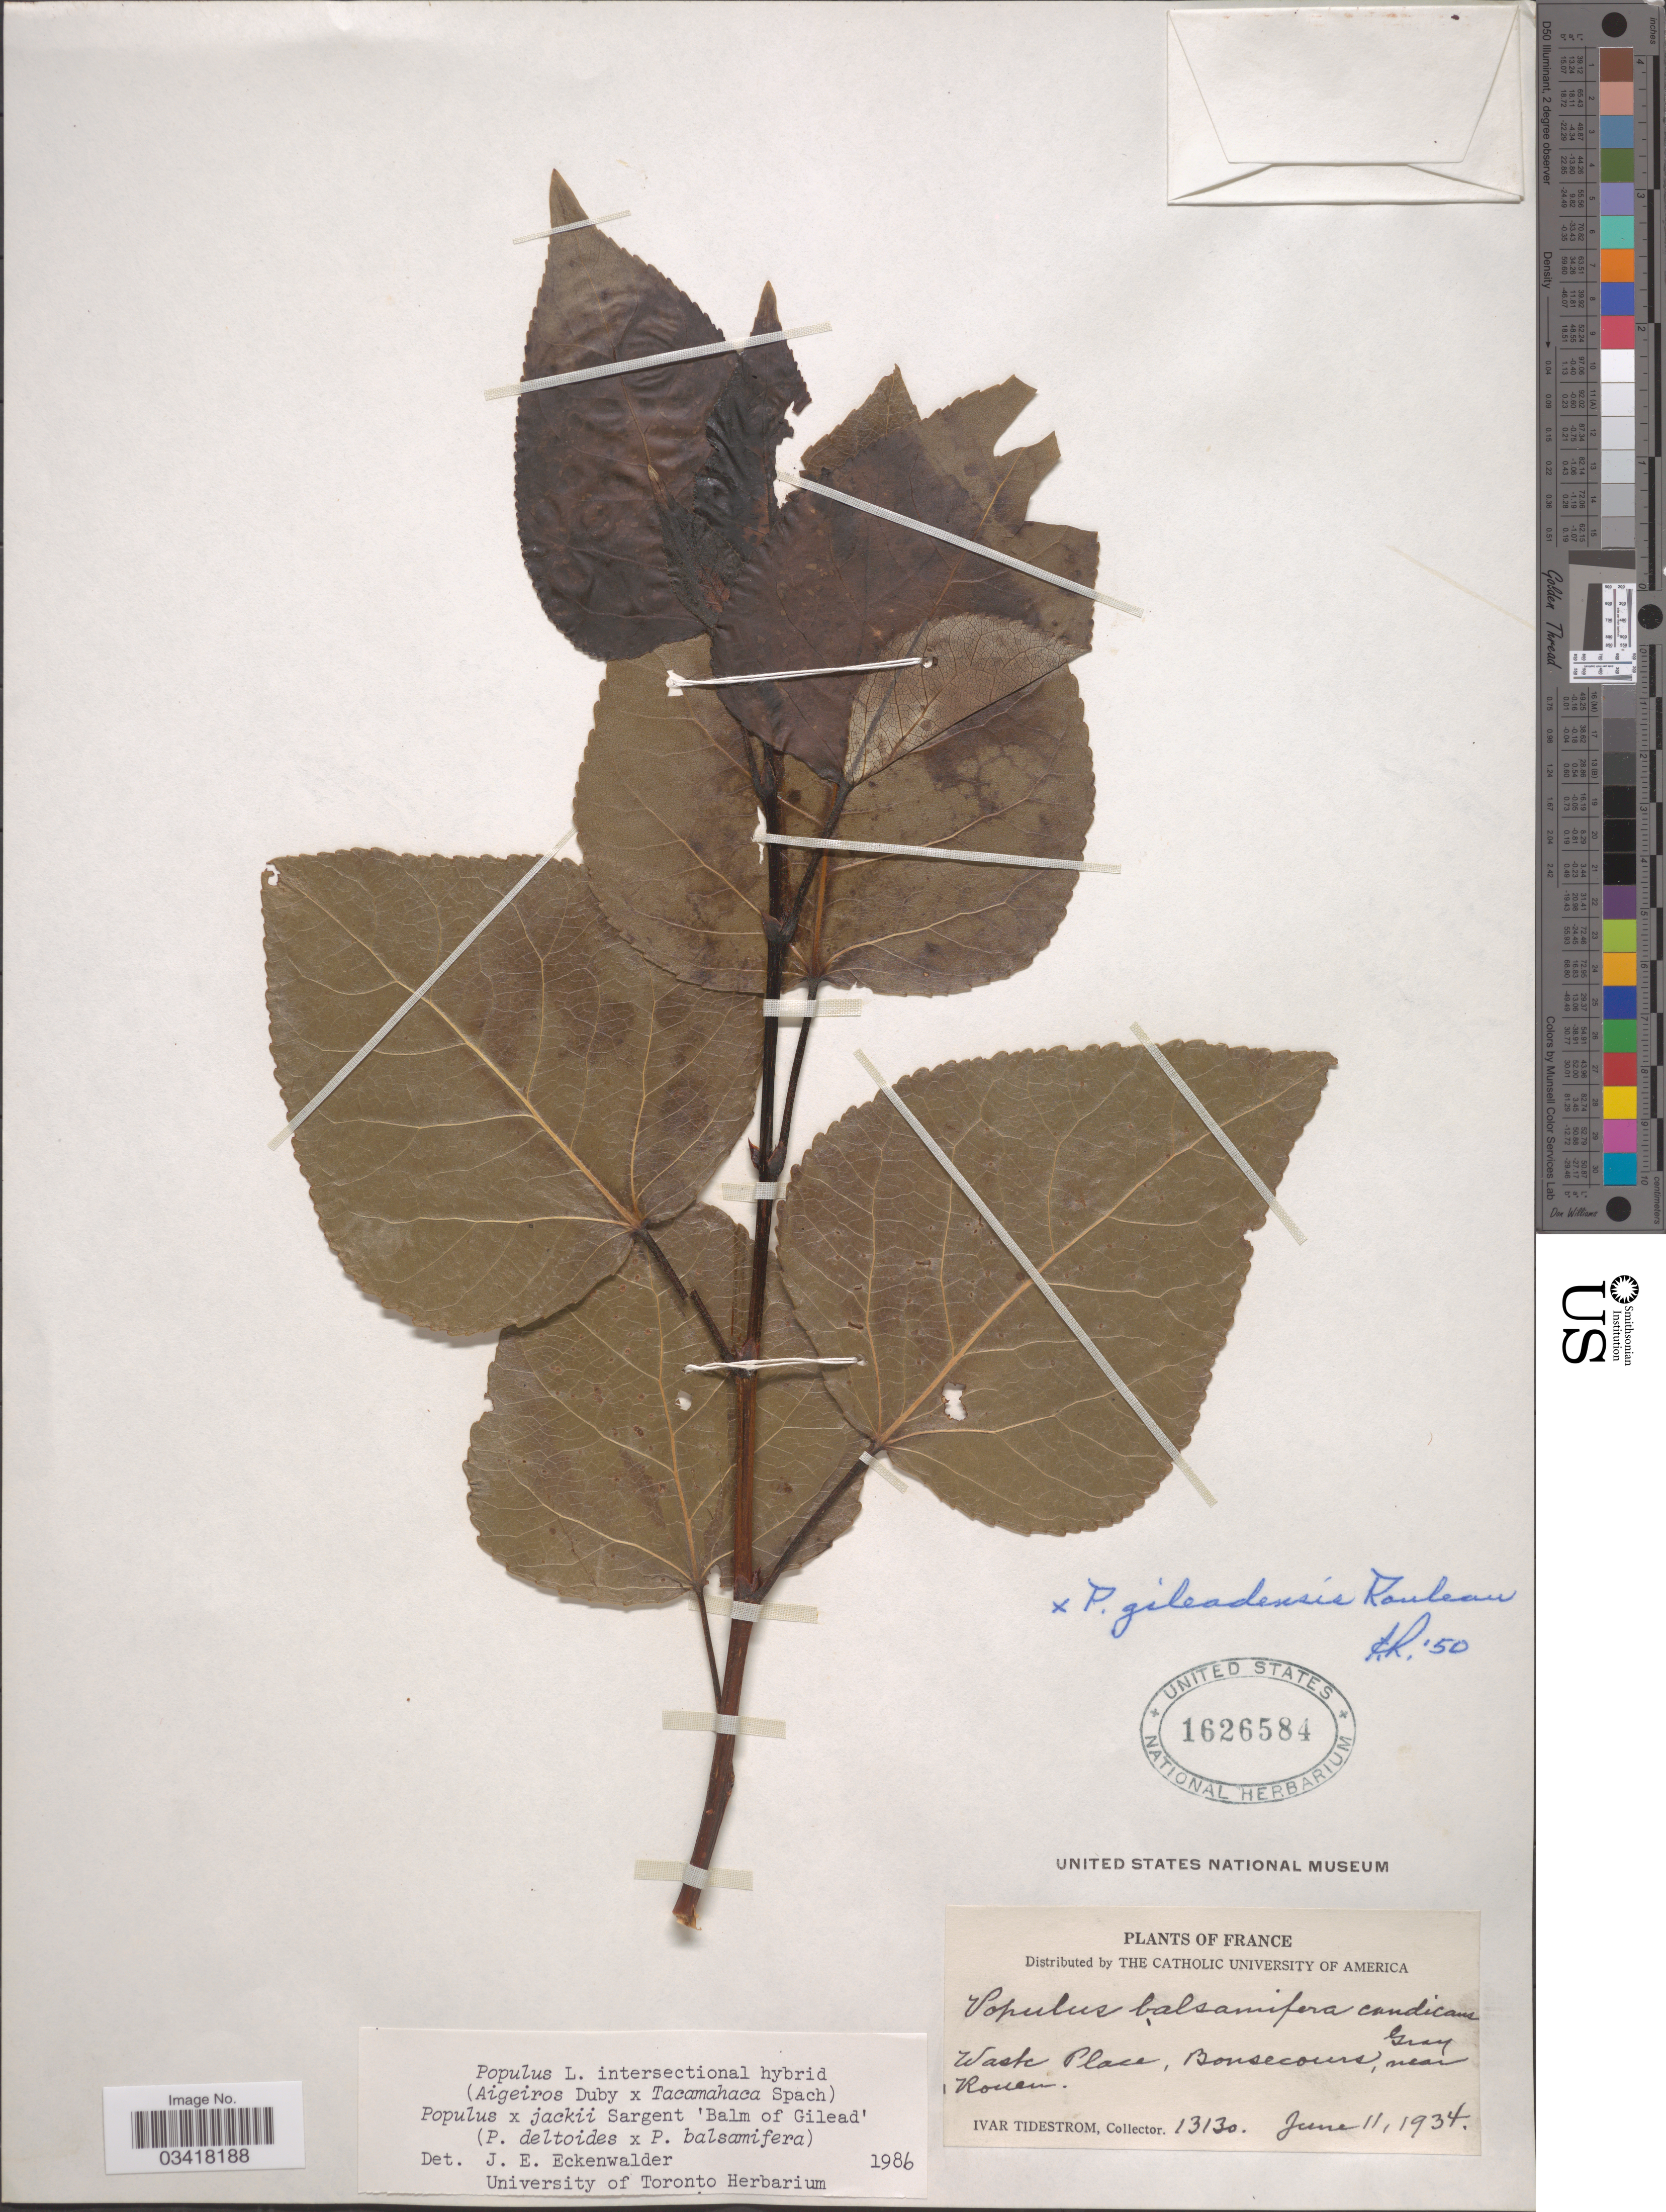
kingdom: Plantae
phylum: Tracheophyta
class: Magnoliopsida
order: Malpighiales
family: Salicaceae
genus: Populus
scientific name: Populus x jackii 'Balm of Gilead'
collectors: I. F. Tidestrom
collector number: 13130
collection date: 1934-06-11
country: France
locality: Bonsecours, near Rouen.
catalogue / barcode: US 1626584